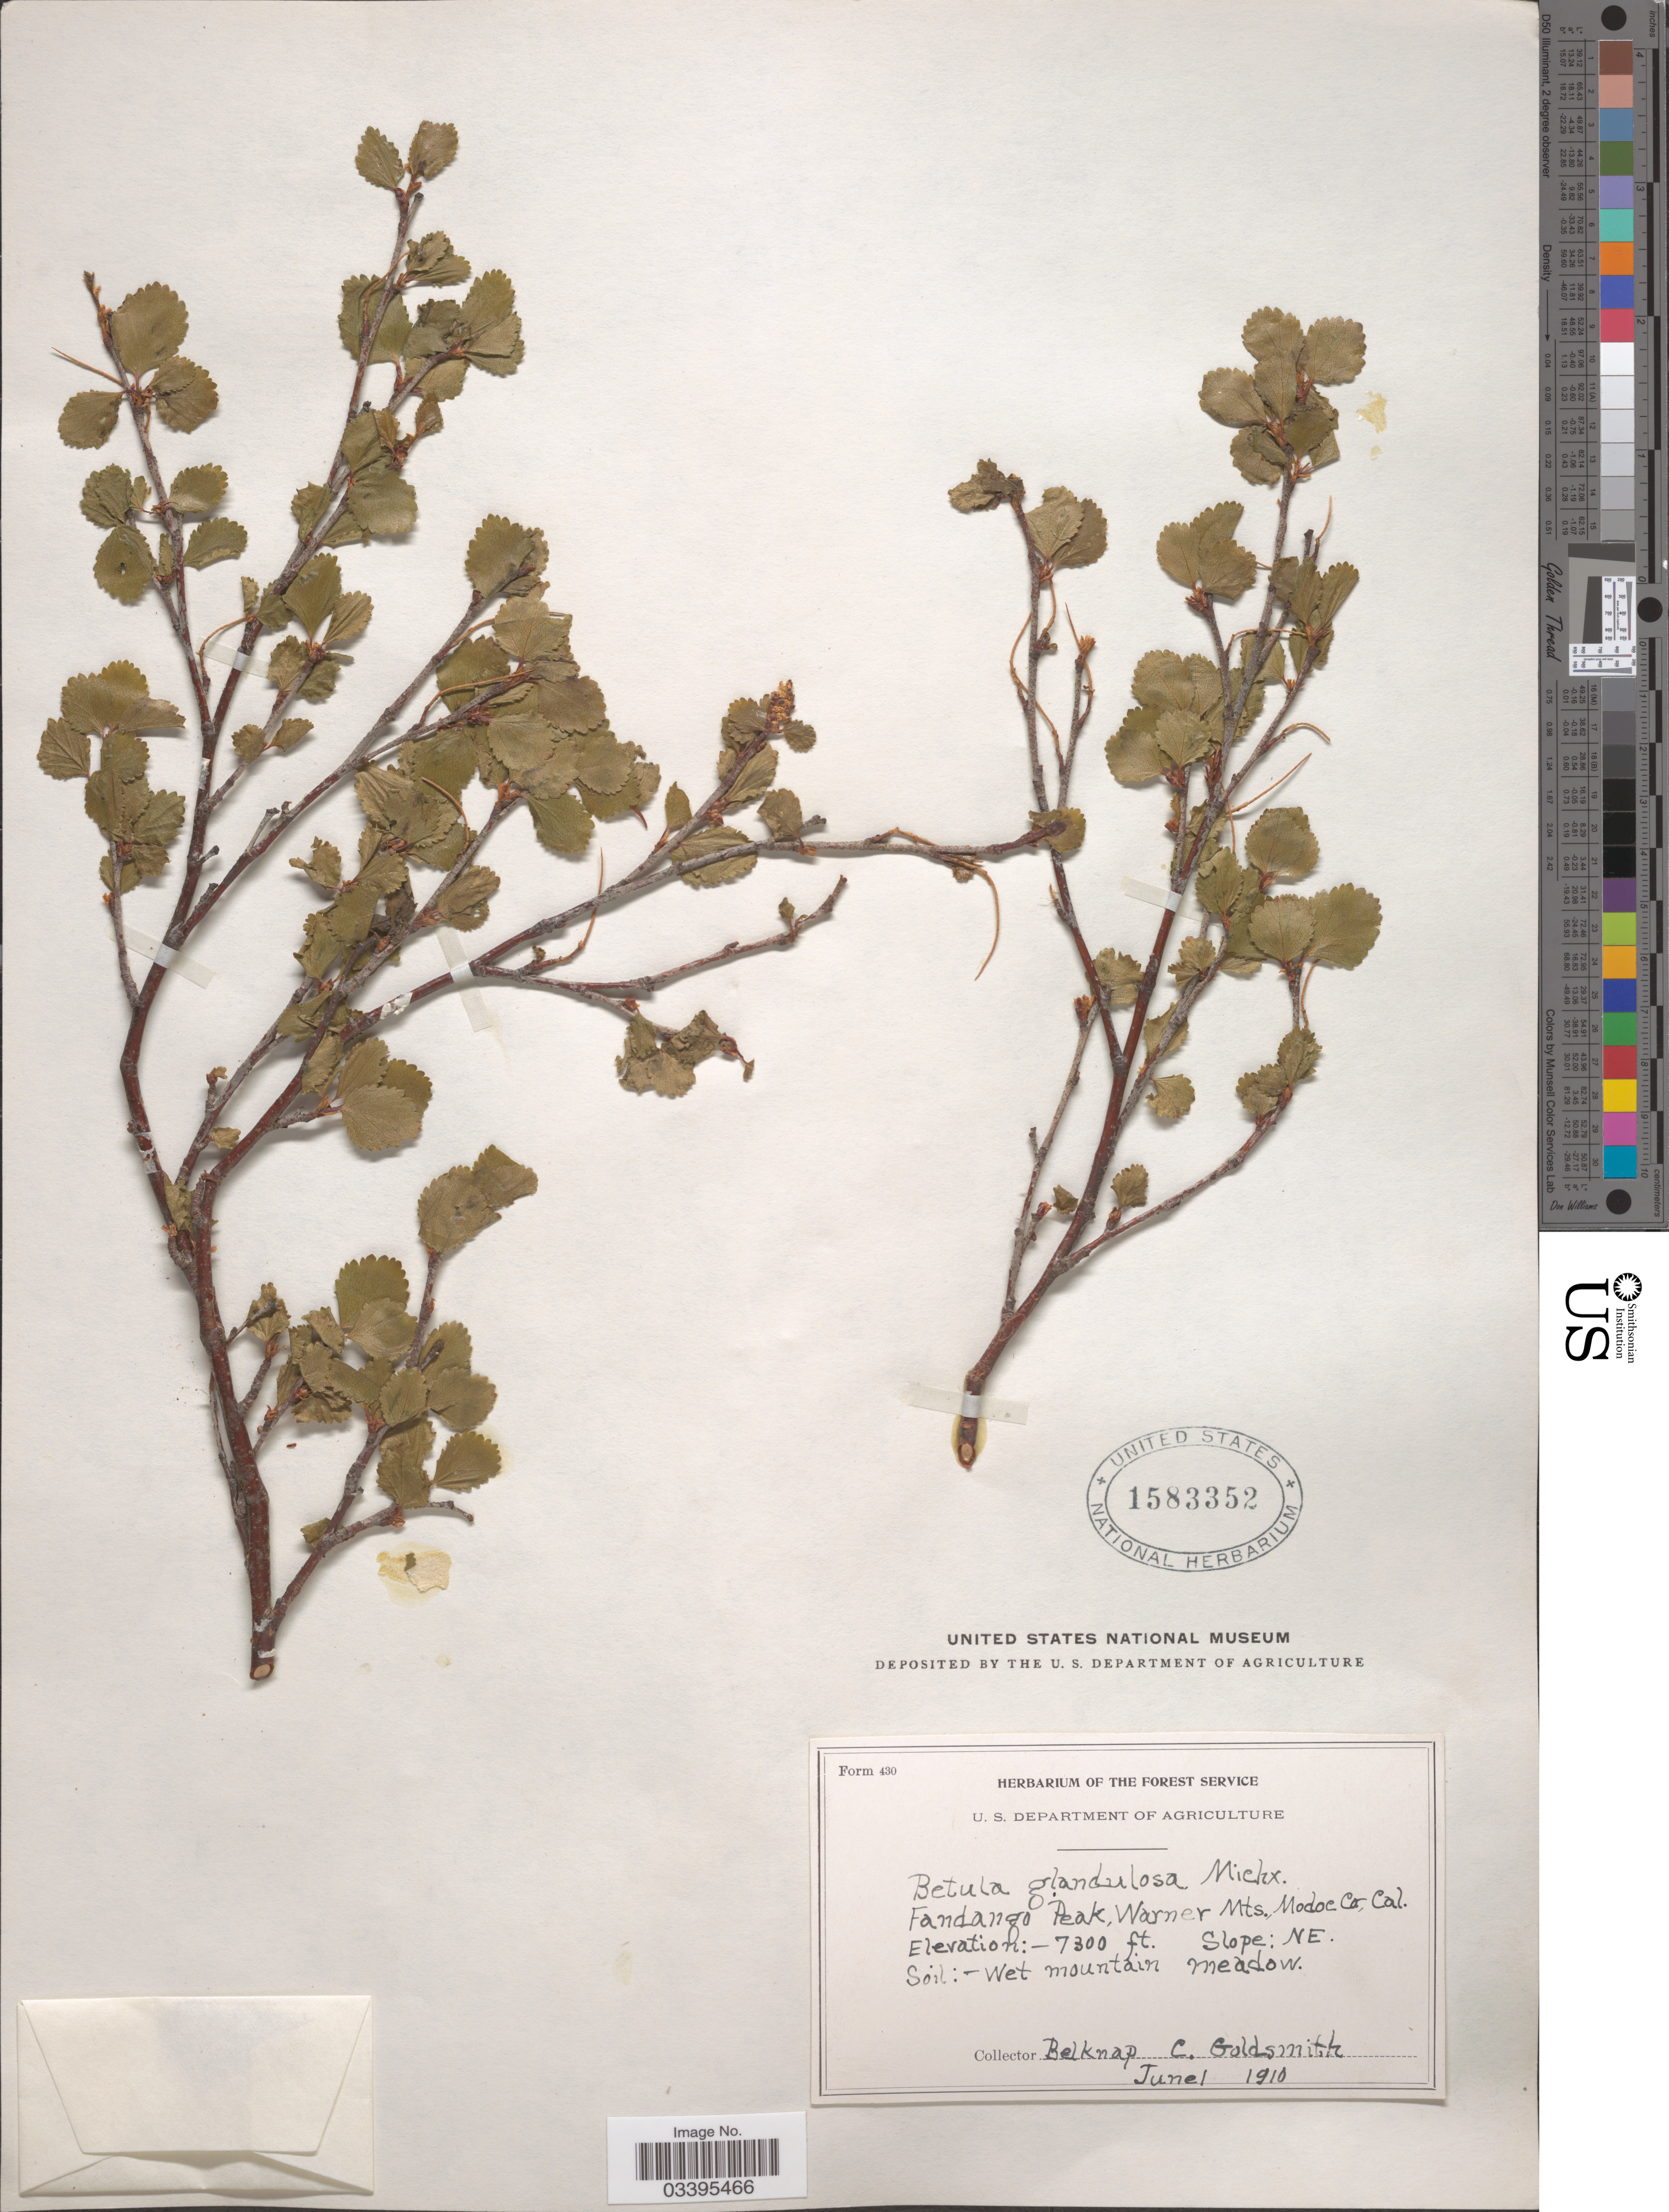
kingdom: Plantae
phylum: Tracheophyta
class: Magnoliopsida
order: Fagales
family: Betulaceae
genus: Betula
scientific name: Betula glandulosa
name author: Michx.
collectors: B. Goldsmith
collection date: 1910-06-01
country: United States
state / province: California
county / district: Modoc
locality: Fandango Peak, Warner Mts., Modoc Co. Slope: NE.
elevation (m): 2225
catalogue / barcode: US 1583352